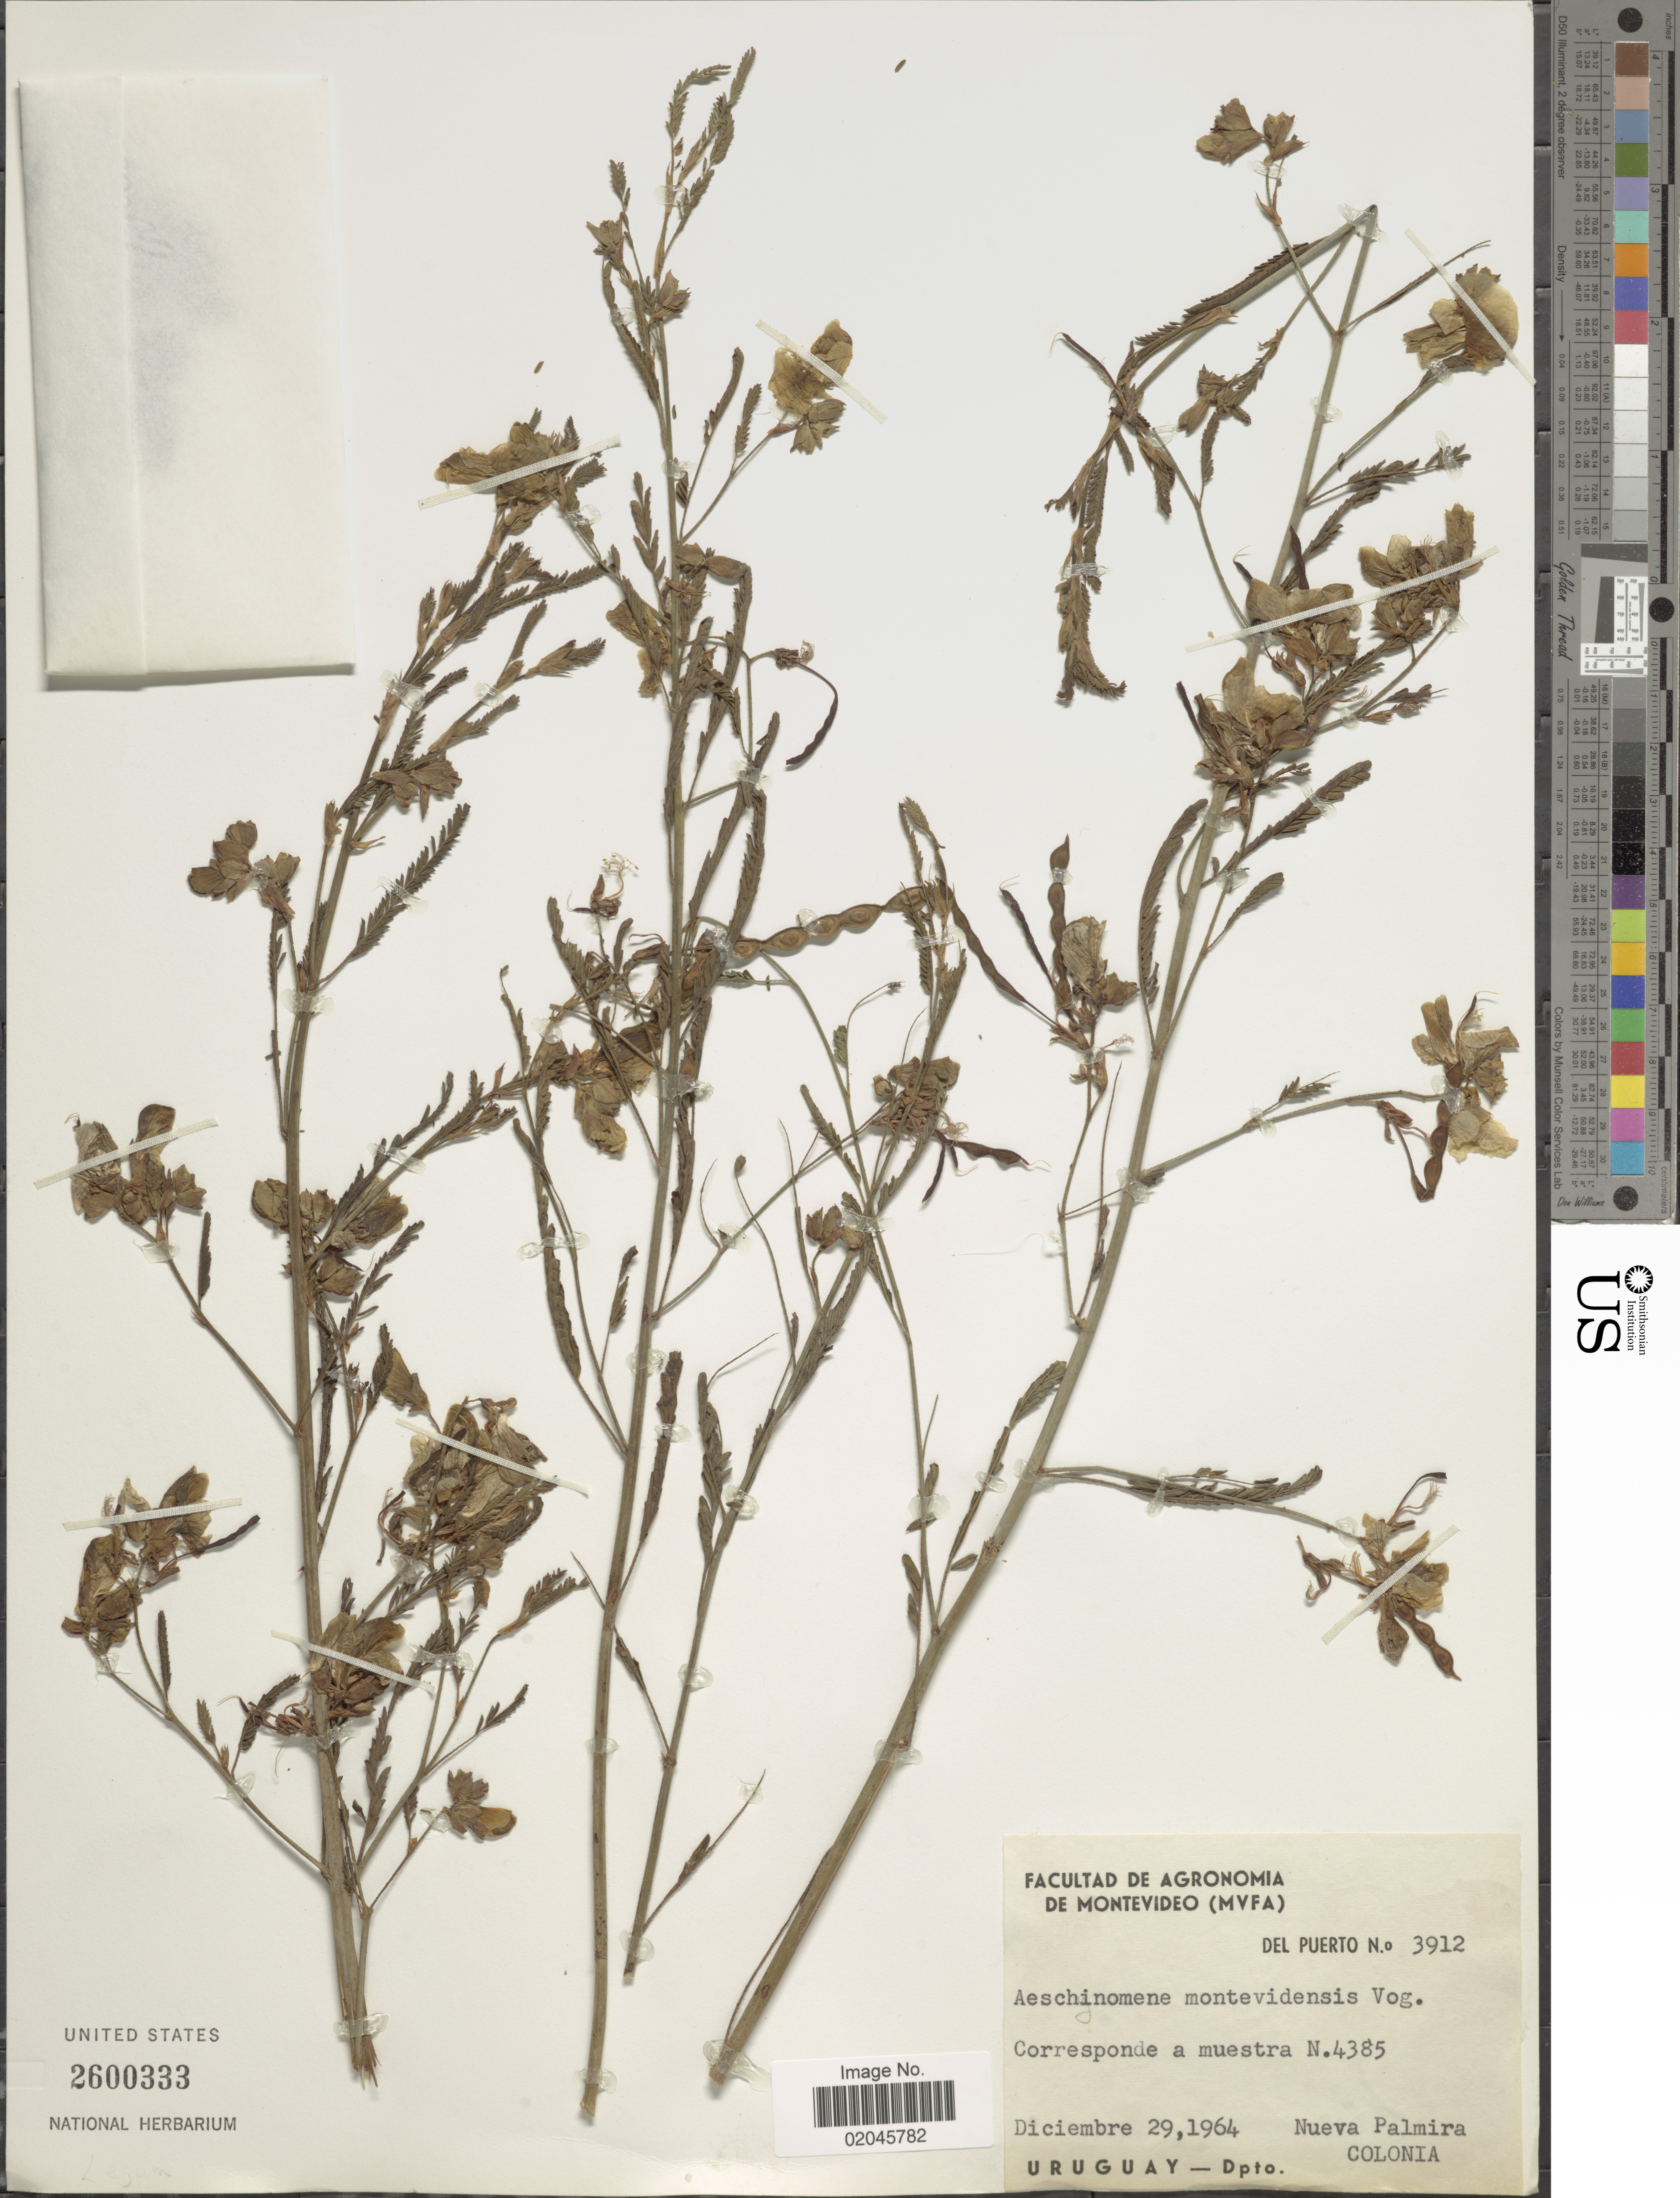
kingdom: Plantae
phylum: Tracheophyta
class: Magnoliopsida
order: Fabales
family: Fabaceae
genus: Aeschynomene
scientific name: Aeschynomene montevidensis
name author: Vogel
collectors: Del Puerto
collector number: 3912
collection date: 1964-12-29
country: Uruguay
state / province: Colonia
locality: Corresponde a muestra, Nueva Palmira, Colonia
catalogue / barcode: US 2600333